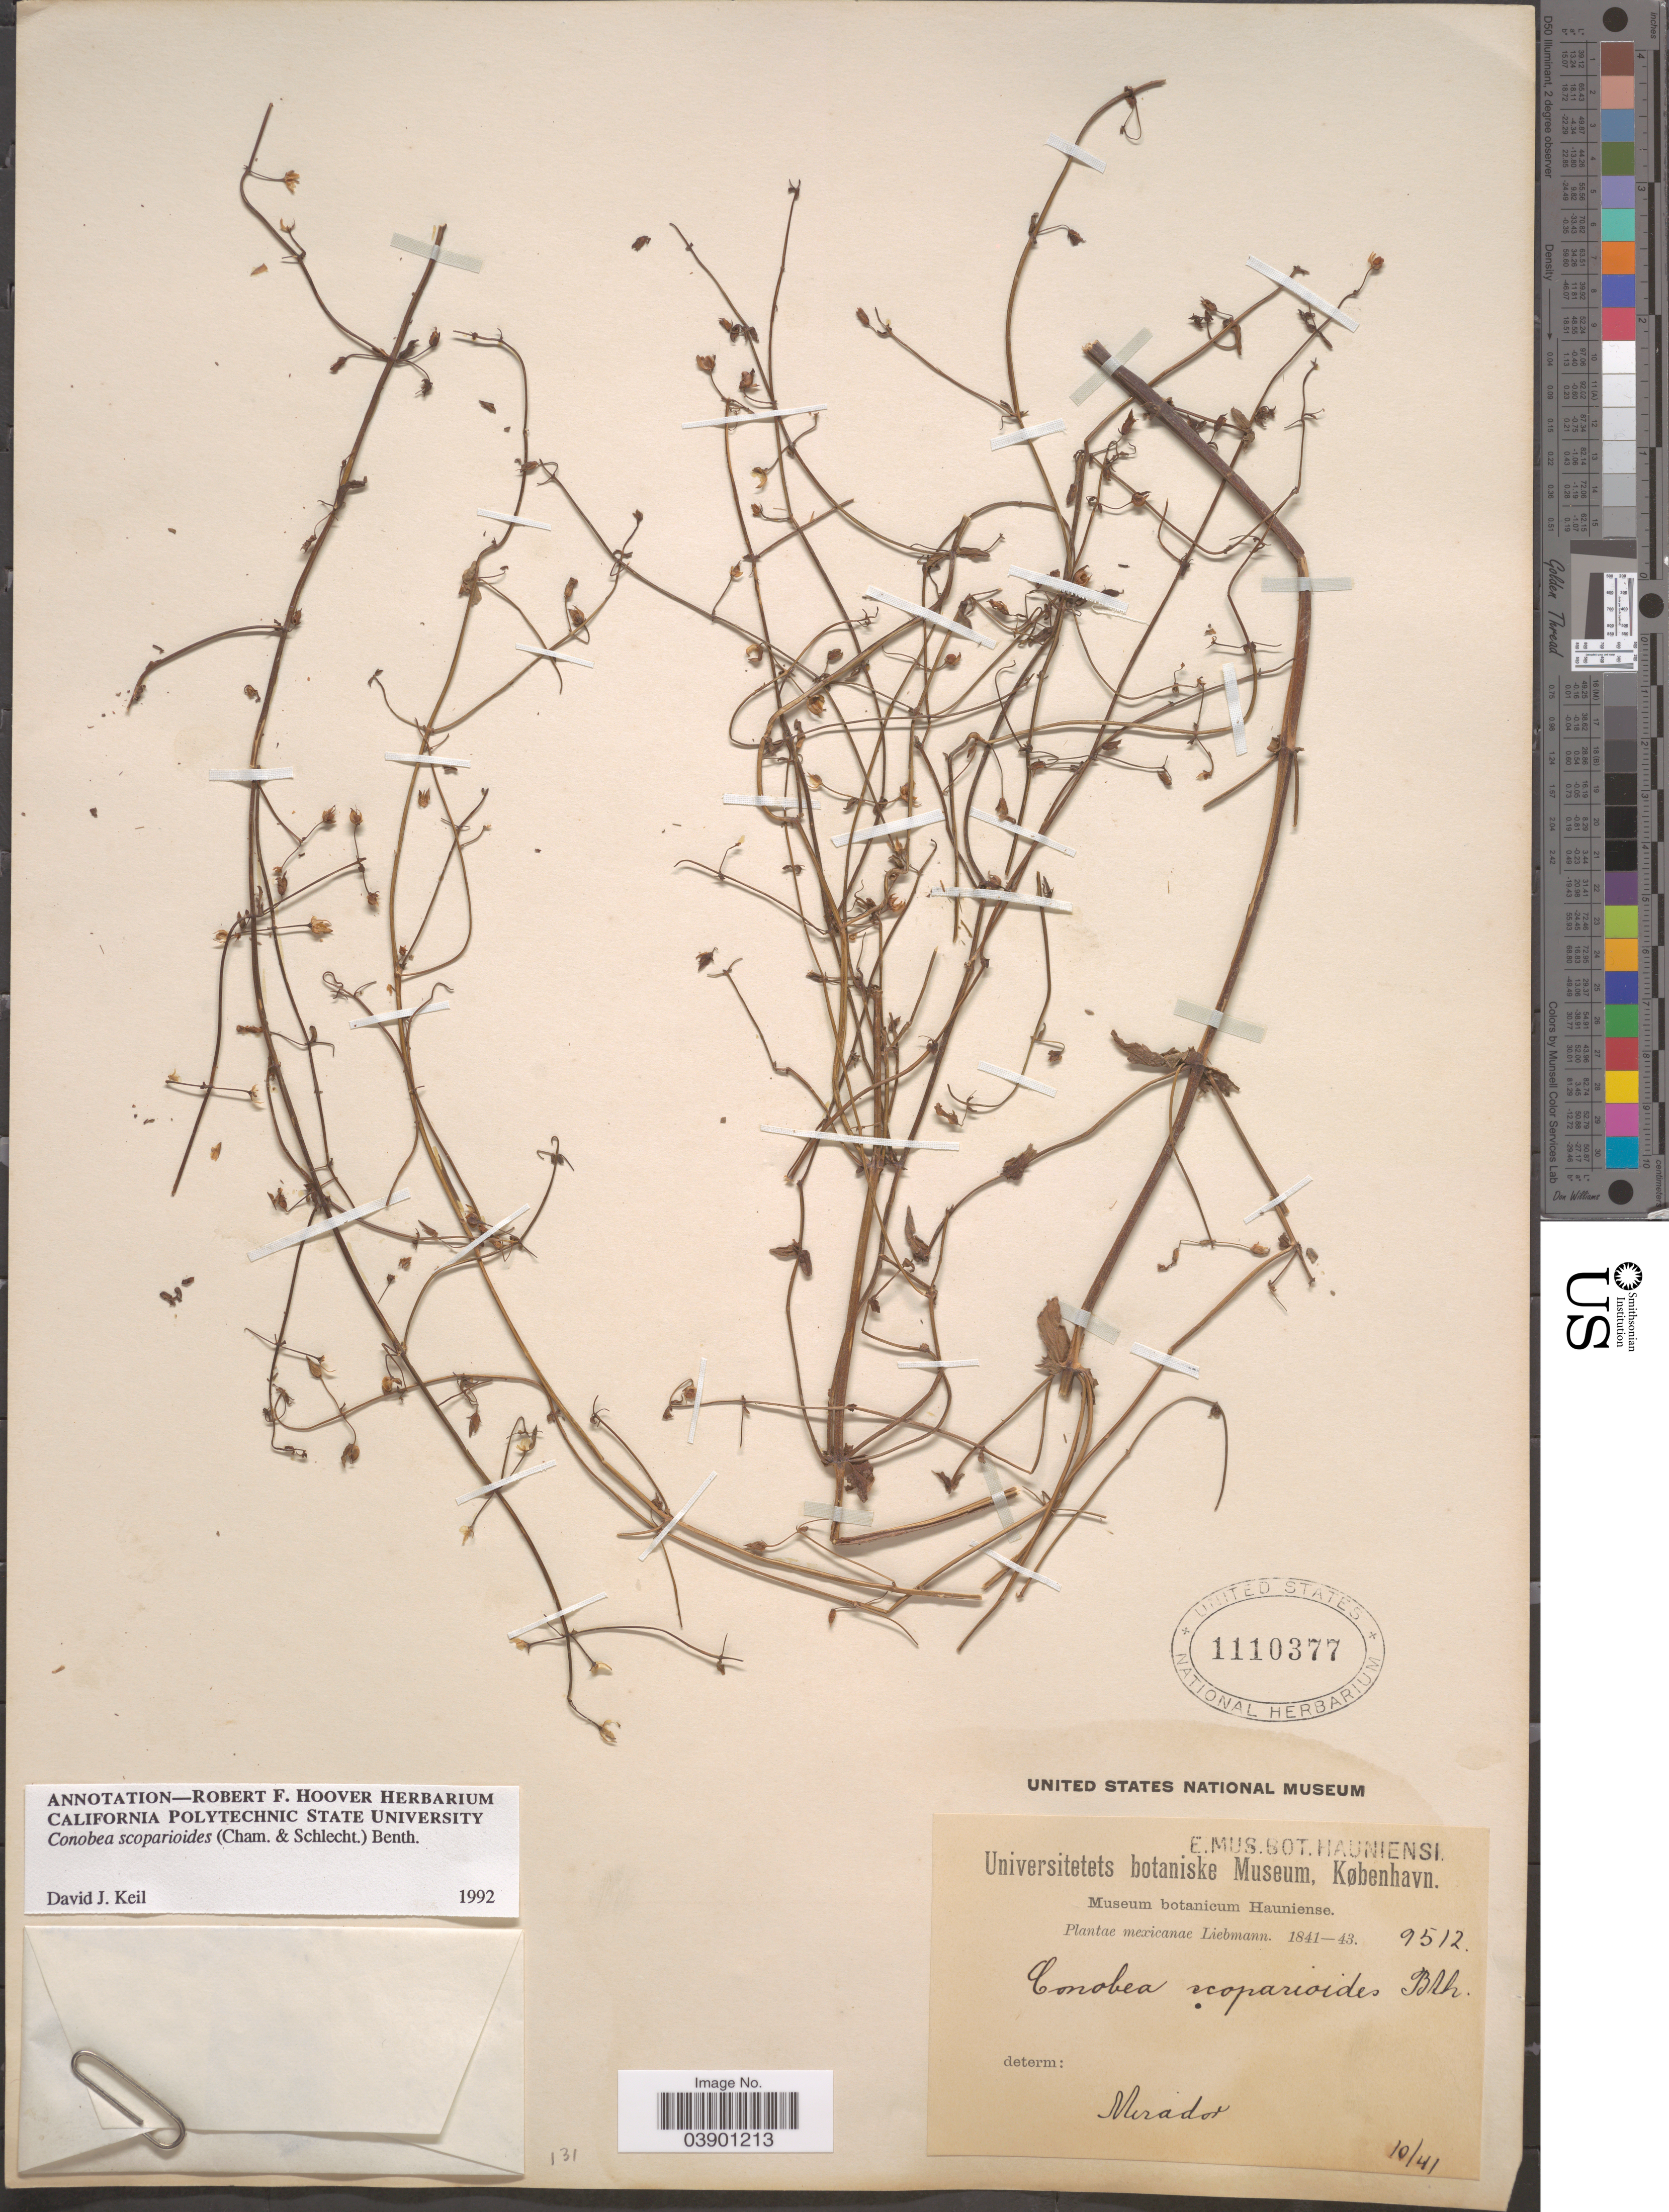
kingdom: Plantae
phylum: Tracheophyta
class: Magnoliopsida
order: Lamiales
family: Plantaginaceae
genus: Conobea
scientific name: Conobea scoparioides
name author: (Cham. & Schltdl.) Benth.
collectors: Liebmann, --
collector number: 9512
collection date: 1841-10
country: Mexico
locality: Mirador.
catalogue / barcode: US 1110377